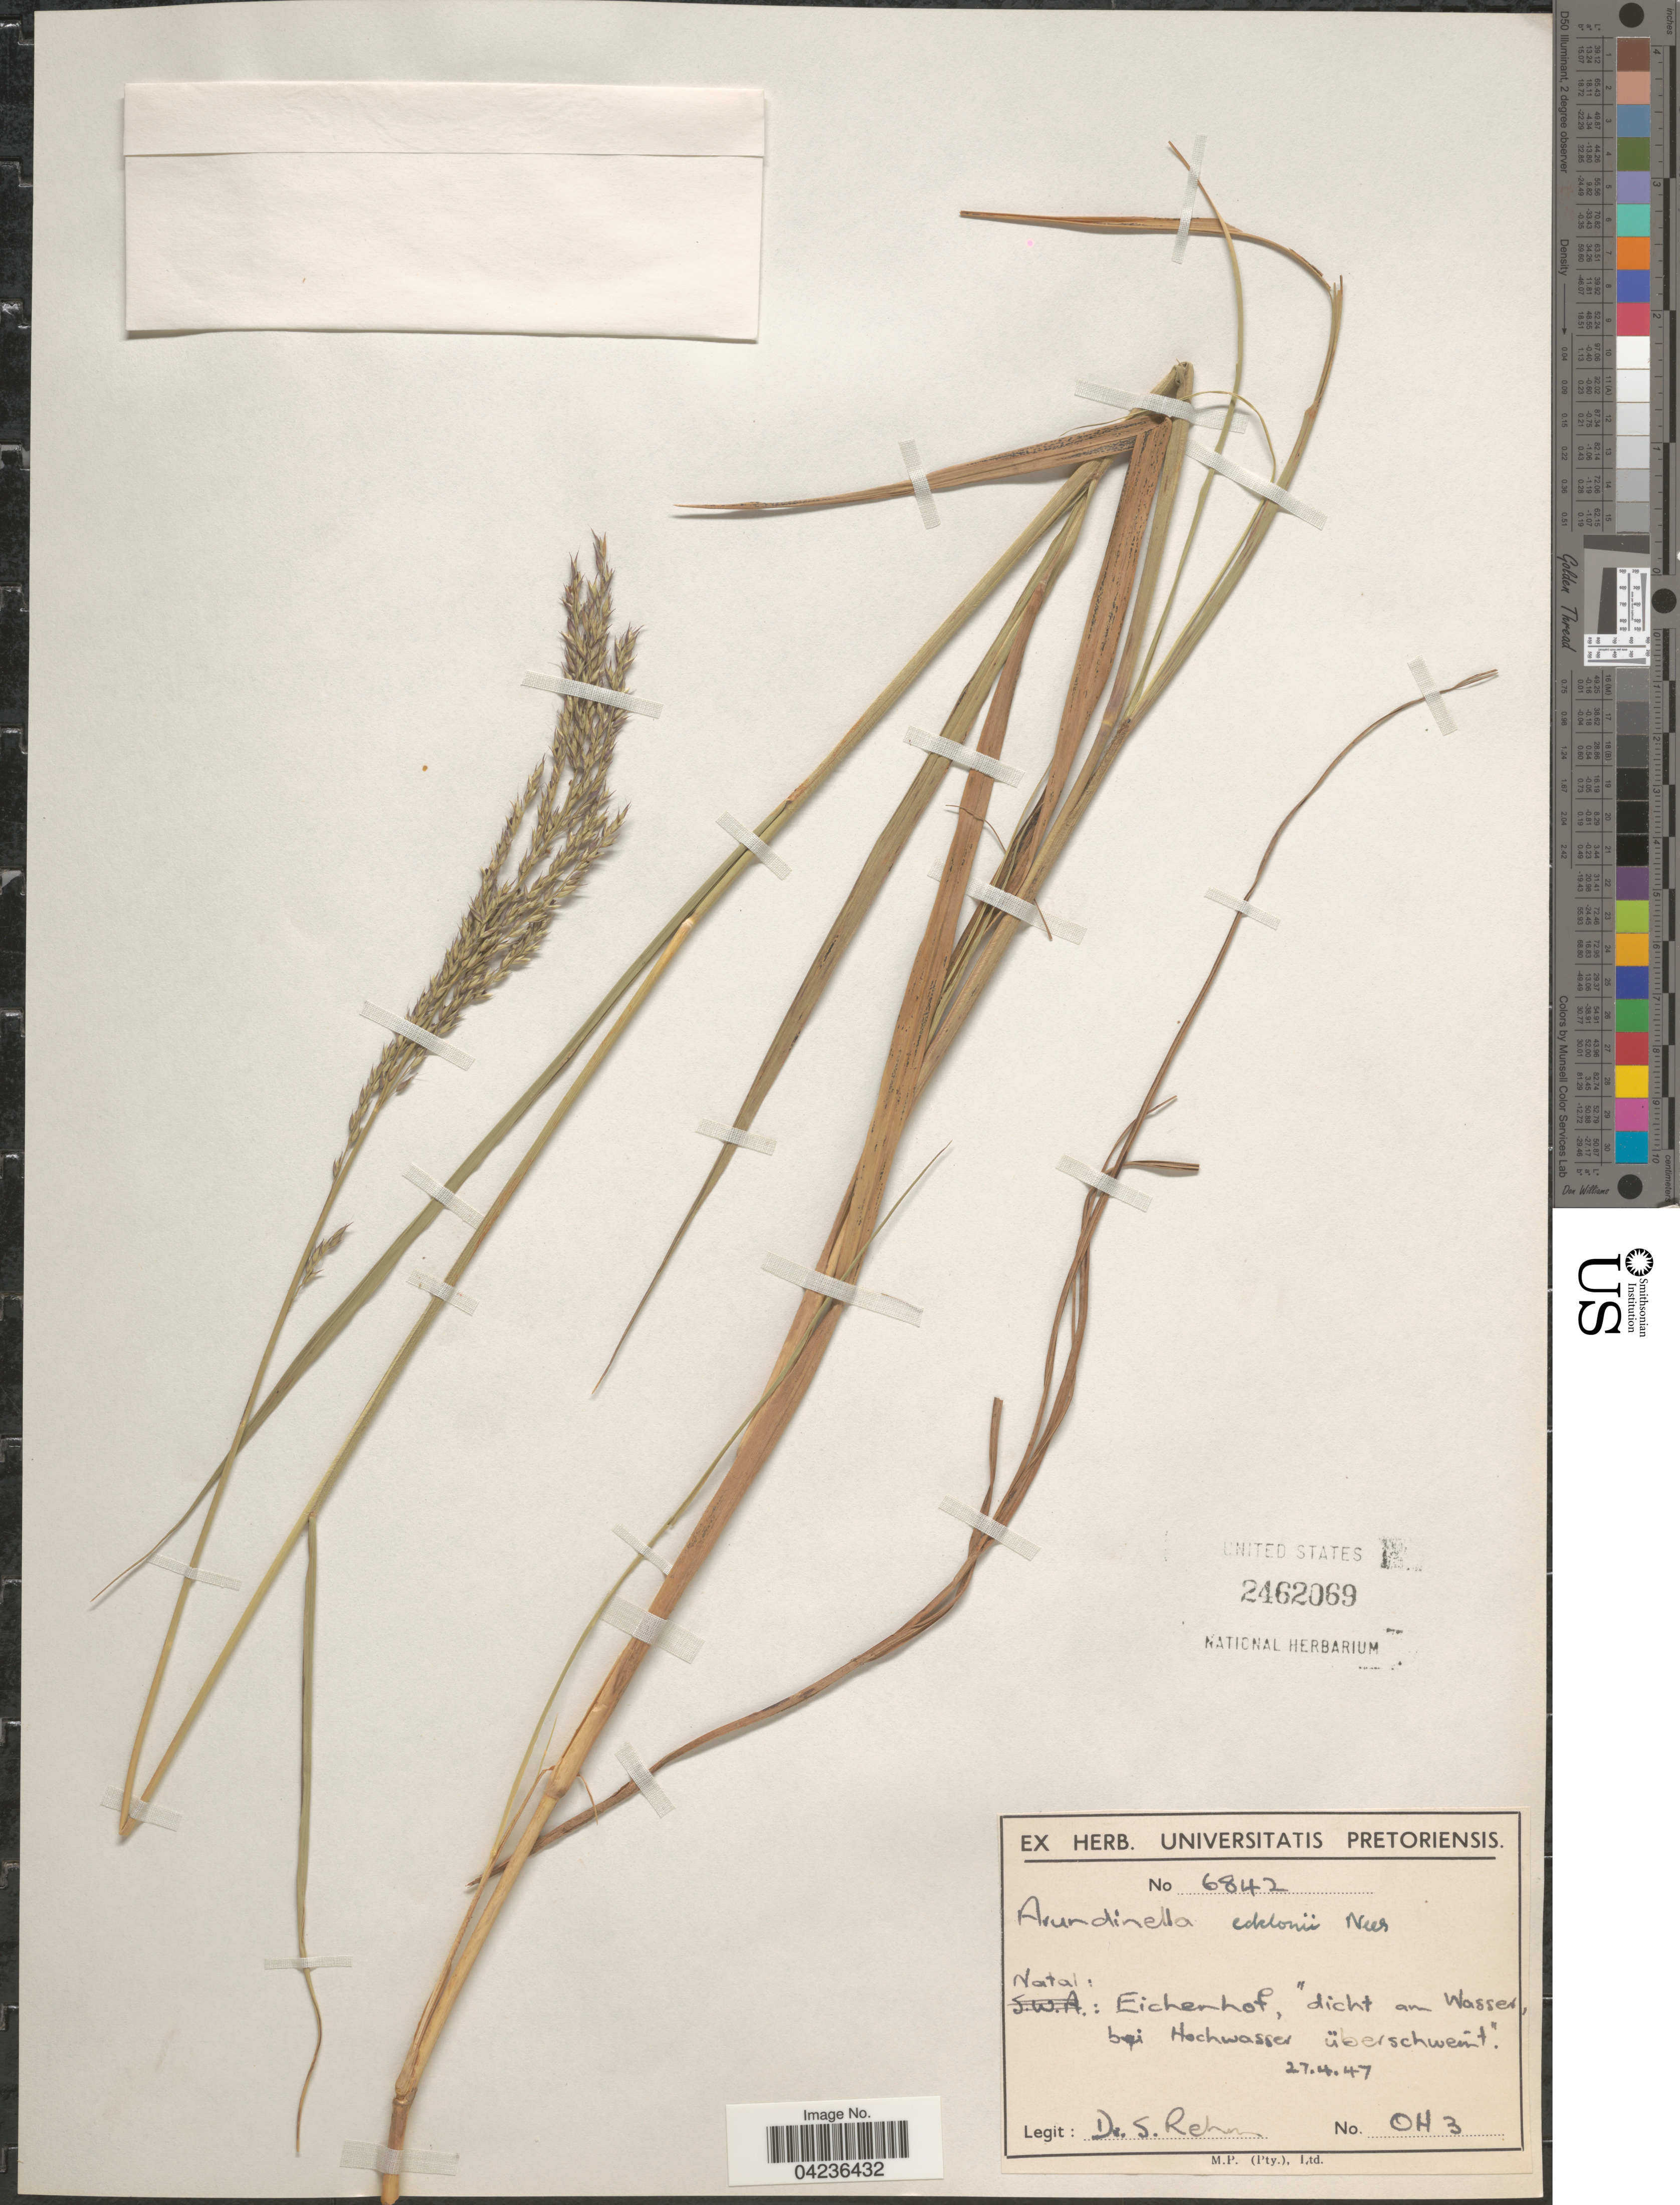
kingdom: Plantae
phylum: Tracheophyta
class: Liliopsida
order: Poales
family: Poaceae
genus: Arundinella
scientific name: Arundinella nepalensis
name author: Trin.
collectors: S. Rehm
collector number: OH 3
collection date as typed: Transcribed d/m/y: 27/4/47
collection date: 1947-04-27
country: South Africa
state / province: KwaZulu-Natal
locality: Natal: Eichenhof, "dicht am Wasser, bei Hochwasser überschweint".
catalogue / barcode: US 2462069